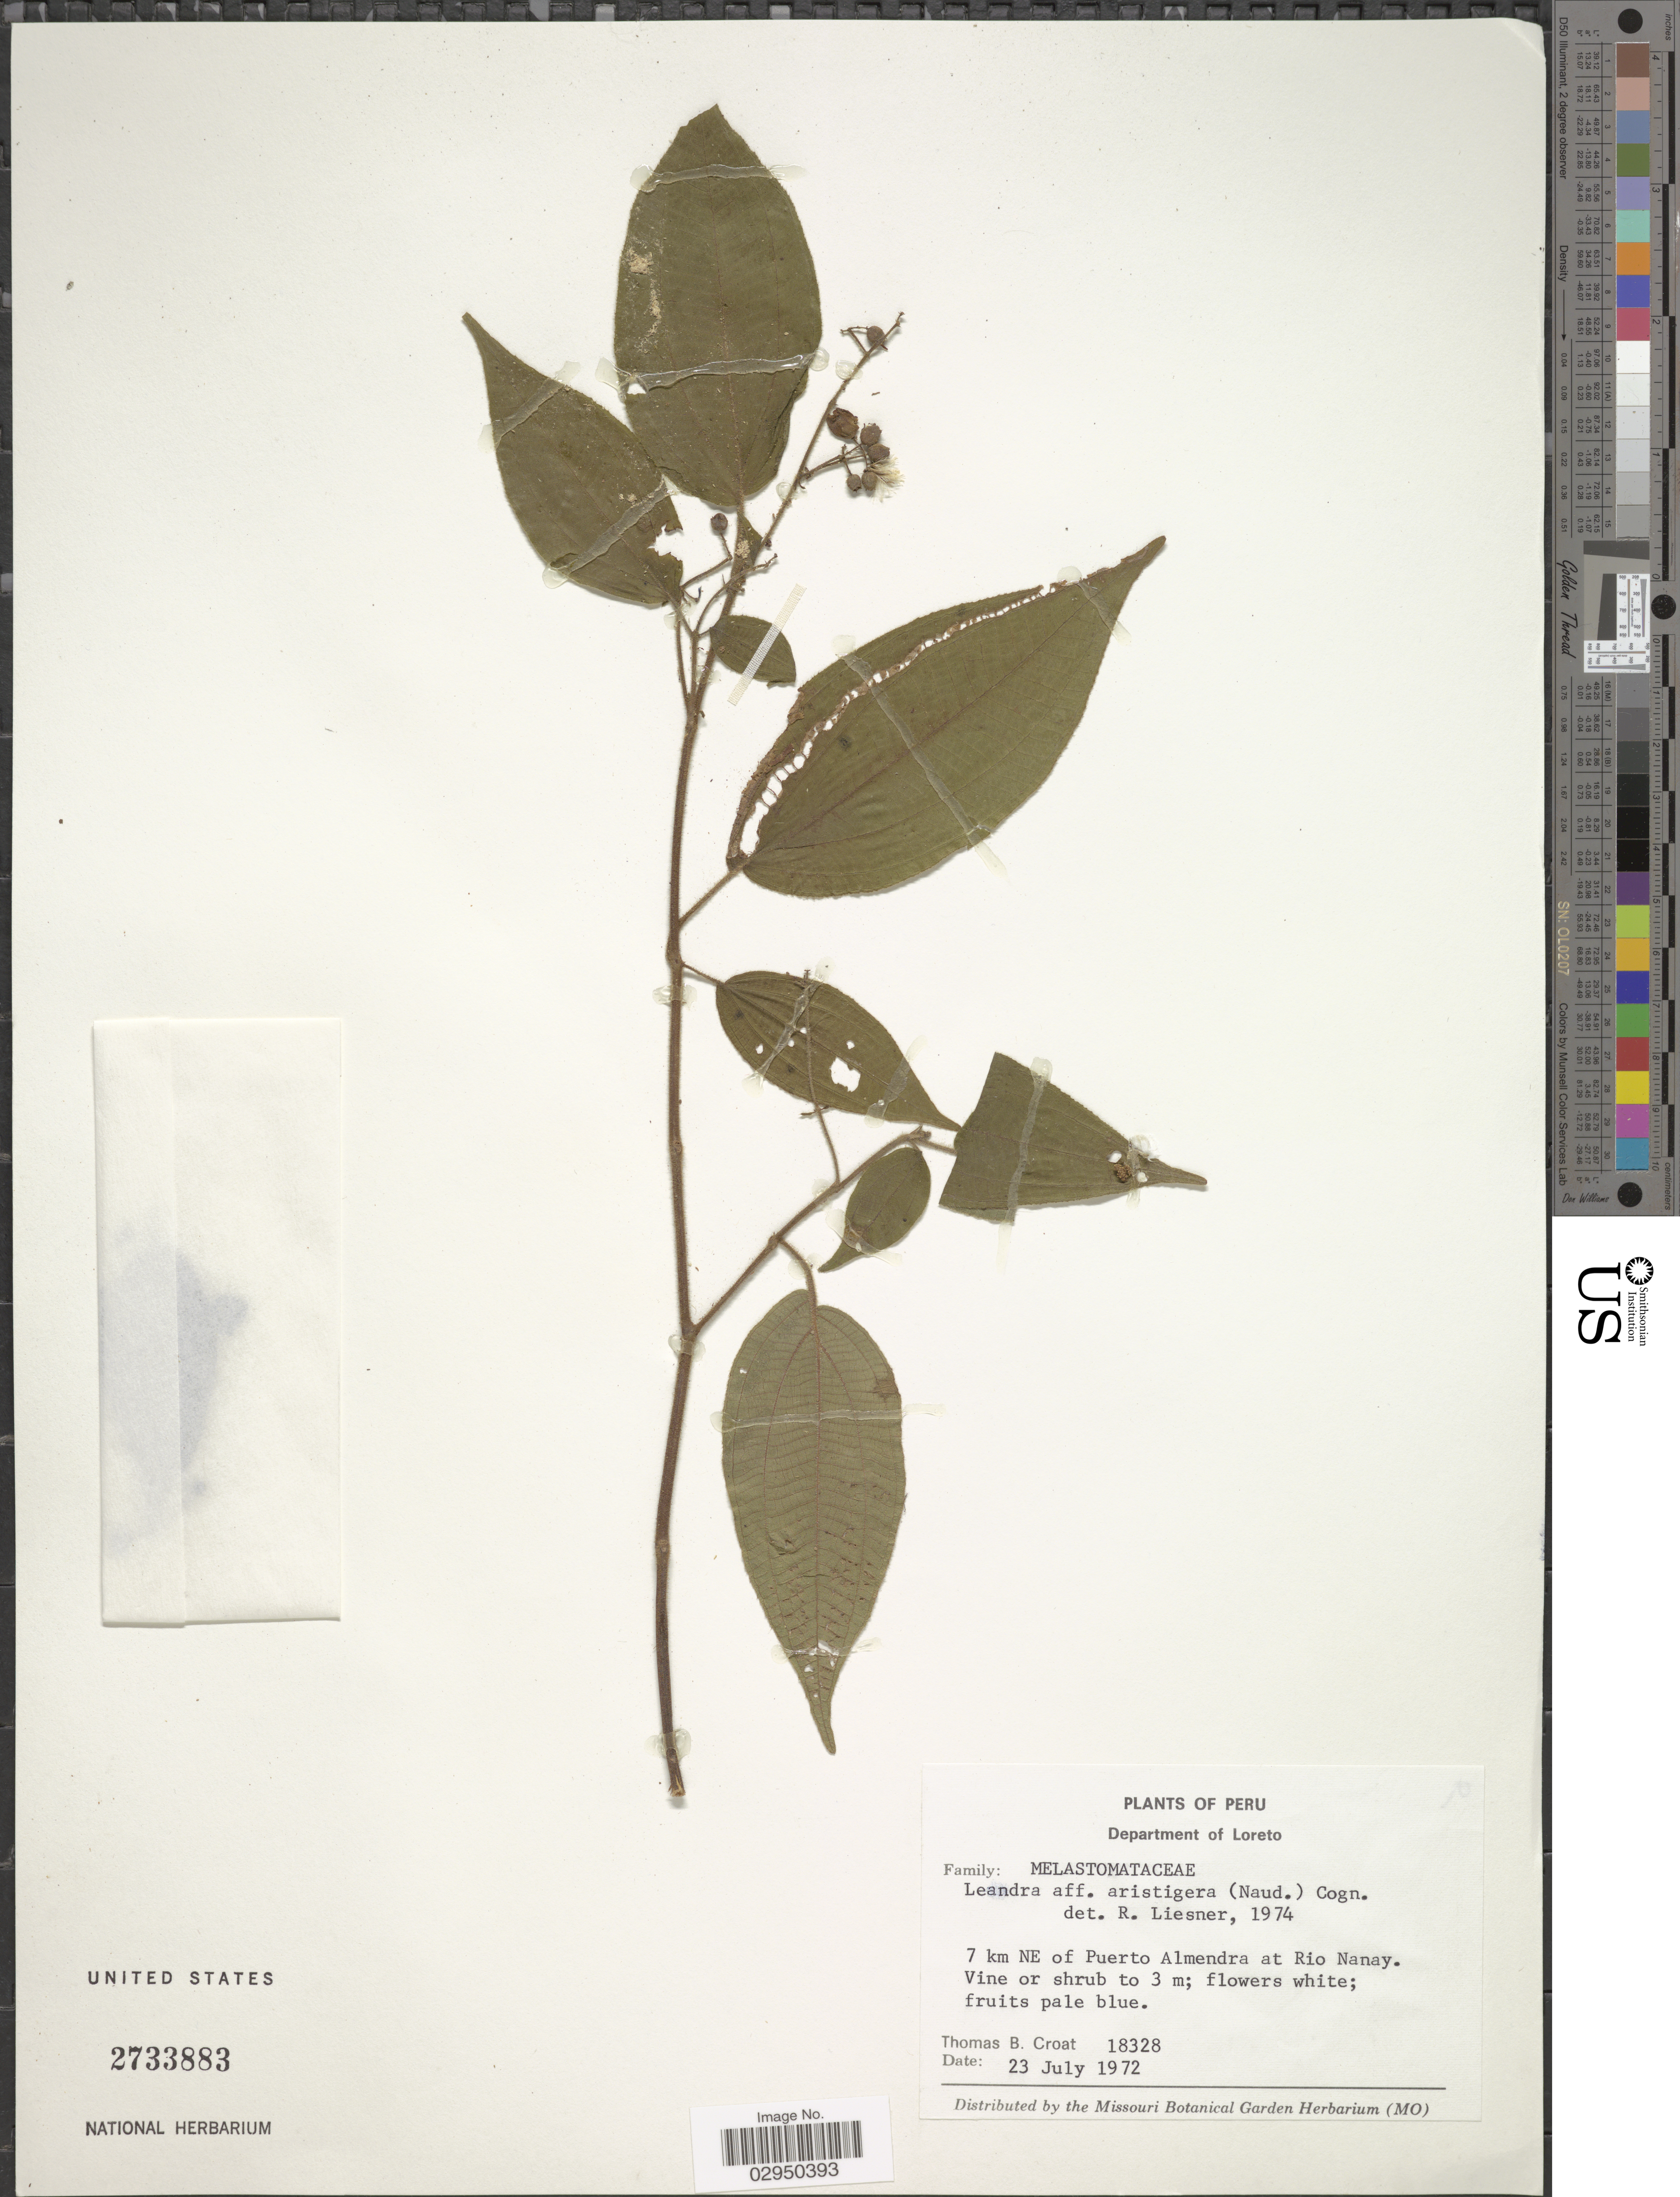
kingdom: Plantae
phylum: Tracheophyta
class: Magnoliopsida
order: Myrtales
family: Melastomataceae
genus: Clidemia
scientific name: Clidemia japurensis var. heterobasis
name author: (DC.) Wurdack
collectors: T. B. Croat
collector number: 18328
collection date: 1972-07-23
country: Peru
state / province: Loreto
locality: Department of Loreto. 7 km NE of Puerto Almendra at Río Nanay.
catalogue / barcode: US 2733883